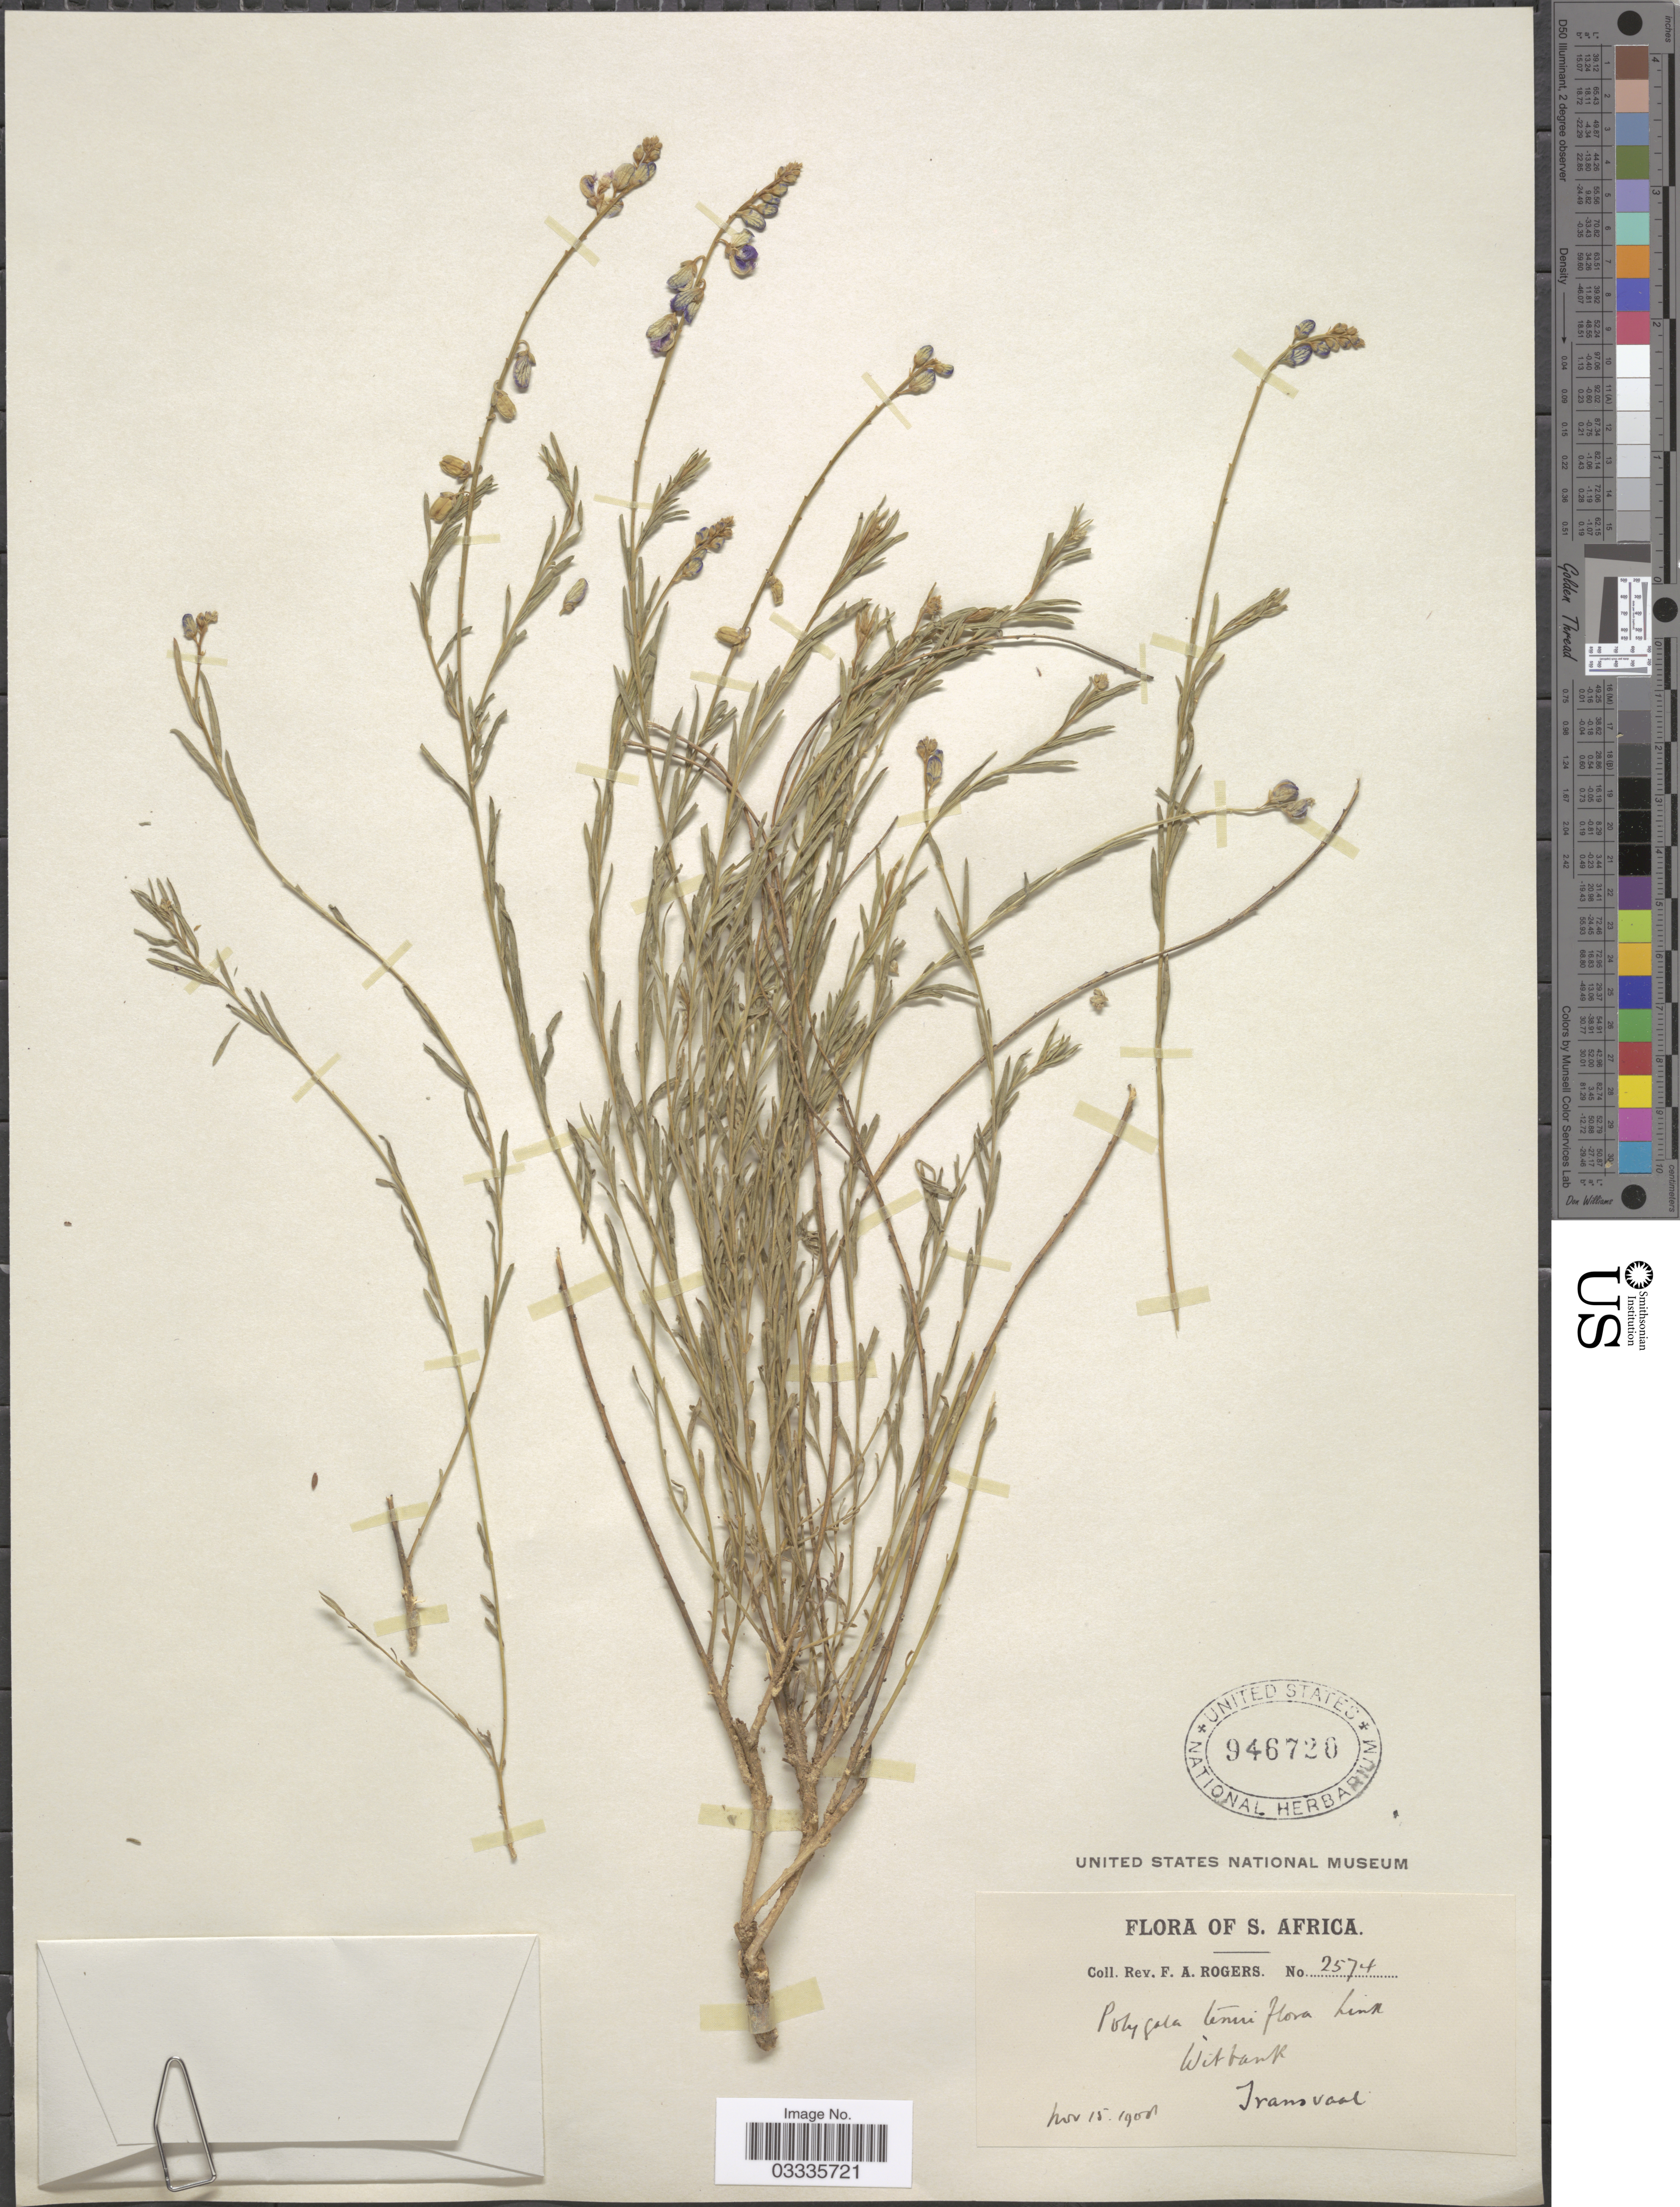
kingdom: Plantae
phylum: Tracheophyta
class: Magnoliopsida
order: Fabales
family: Polygalaceae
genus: Polygala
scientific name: Polygala tenuifolia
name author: Willd.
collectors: F. A. Rogers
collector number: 2574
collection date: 1906-11-15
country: South Africa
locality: S. Africa. Witbank Transvaal.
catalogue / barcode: US 946720